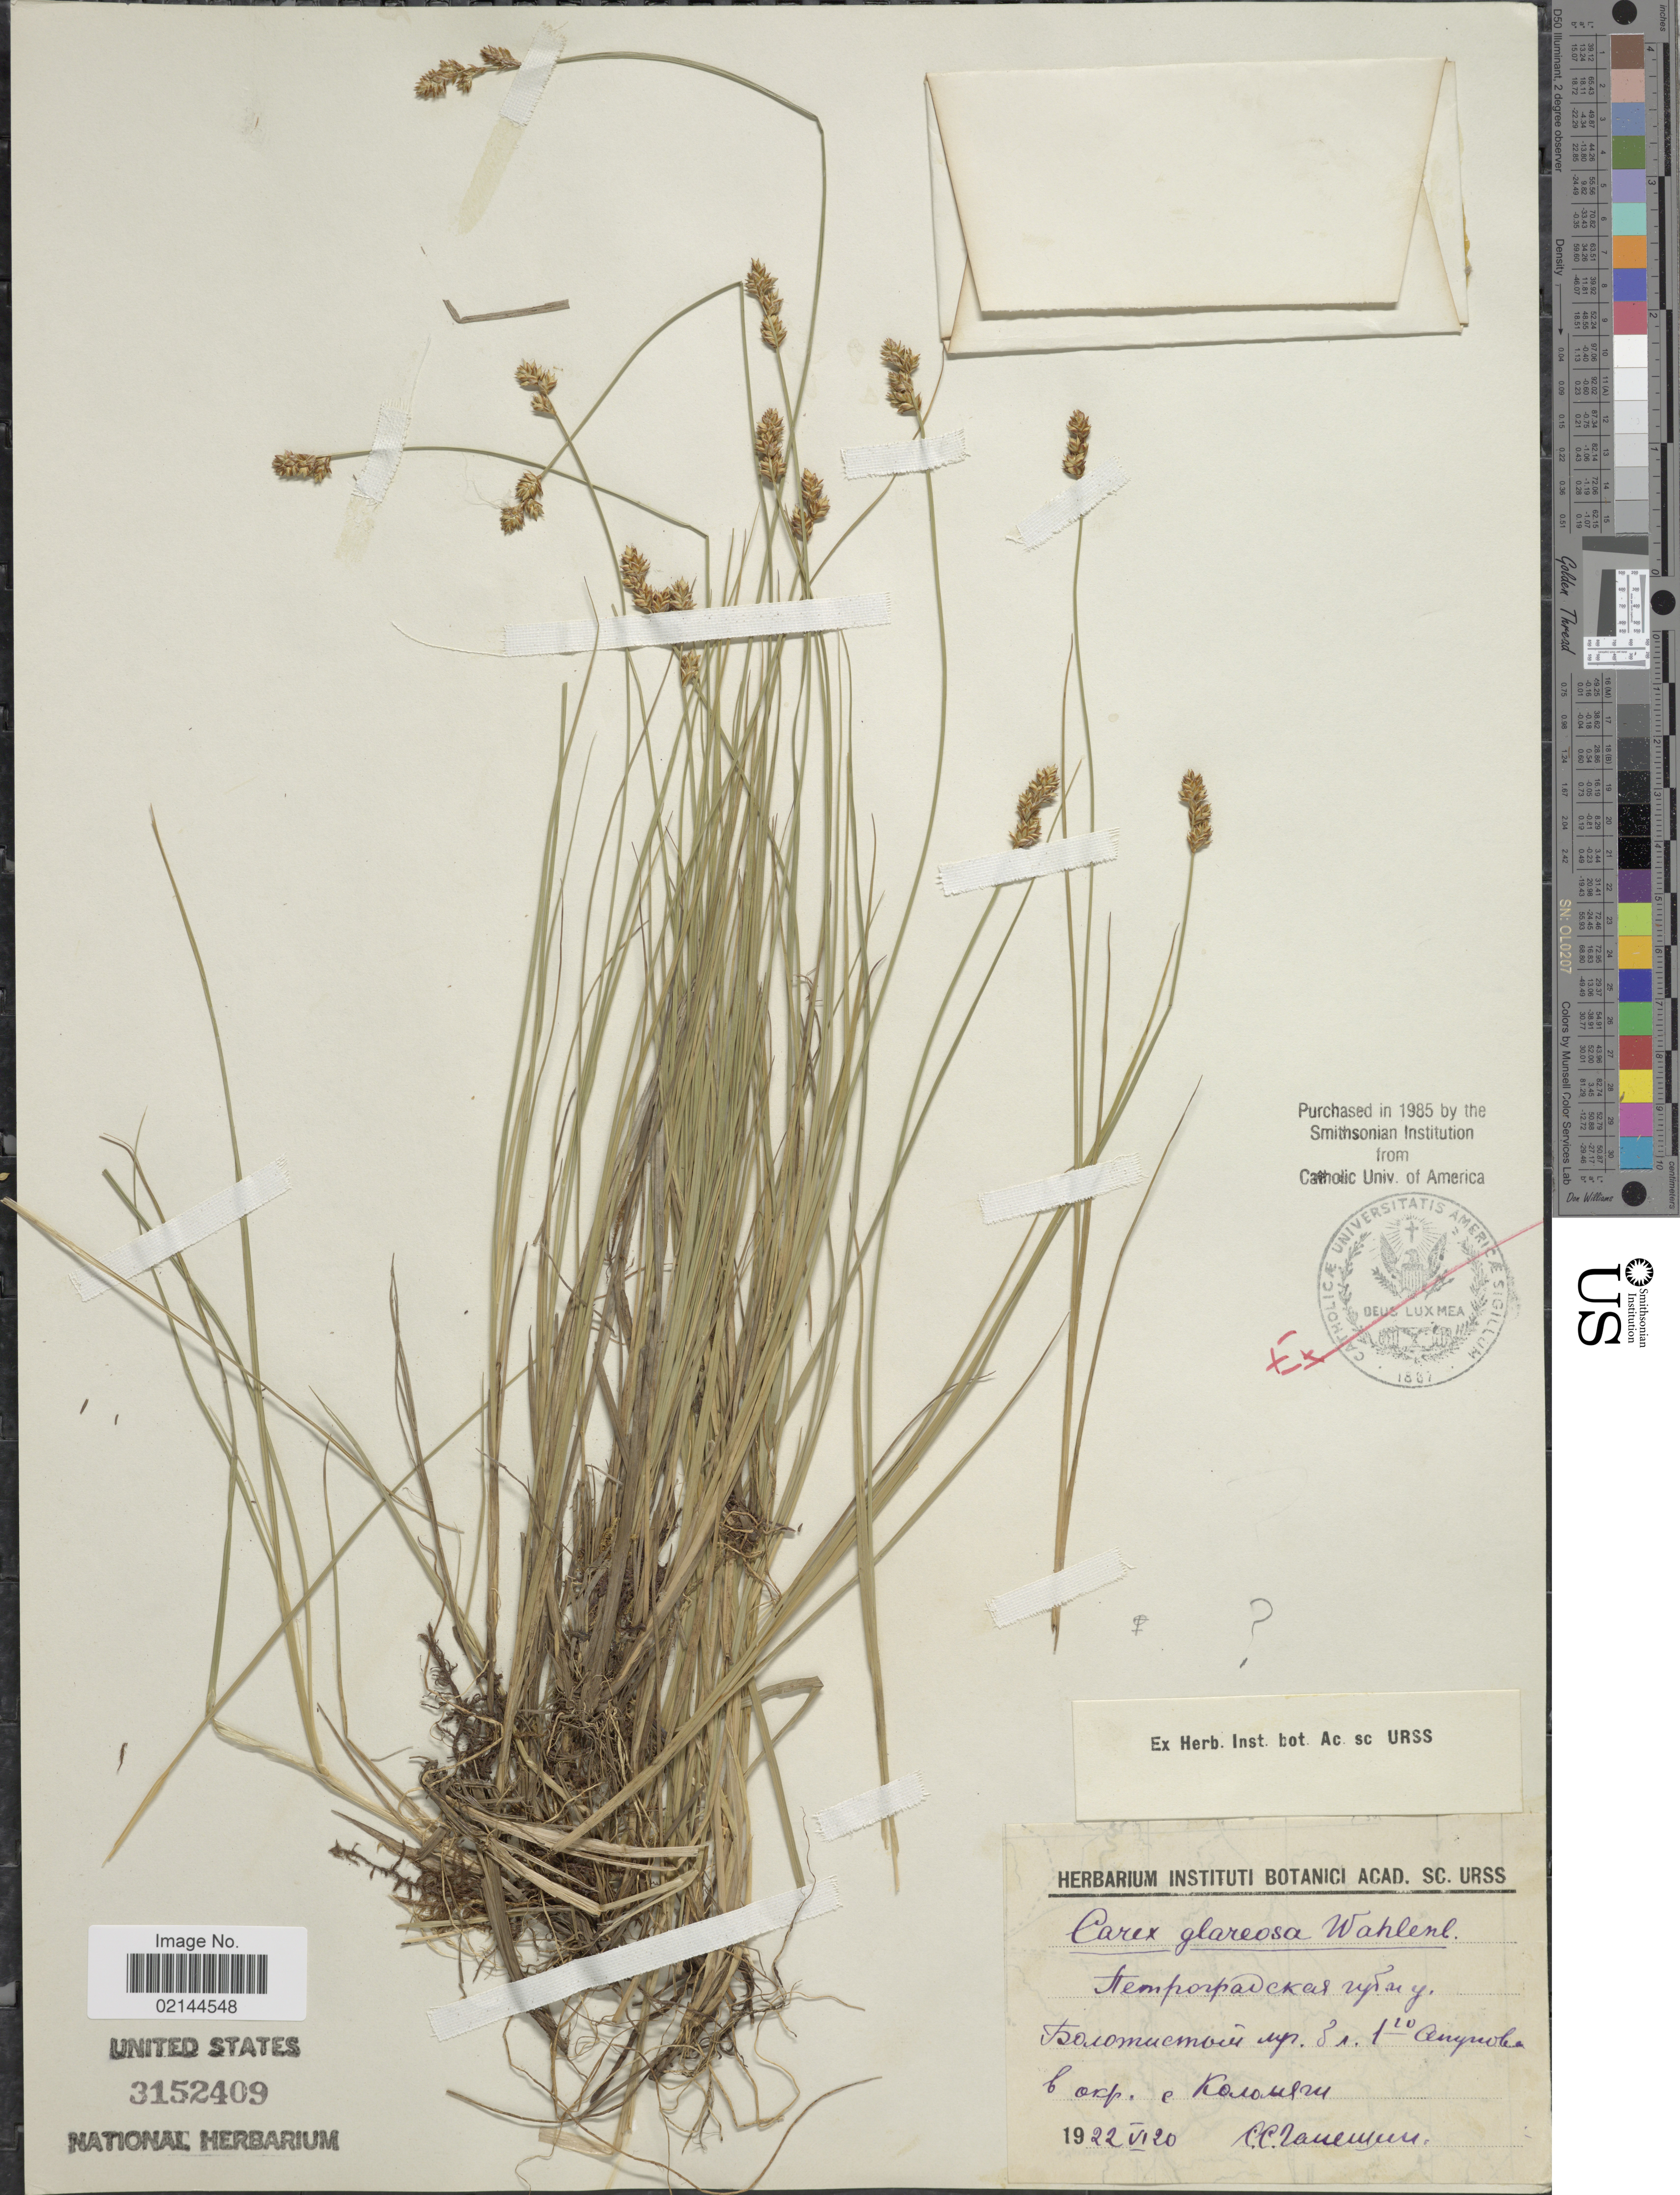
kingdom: Plantae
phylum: Tracheophyta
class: Liliopsida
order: Poales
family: Cyperaceae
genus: Carex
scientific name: Carex glareosa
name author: Schkuhr ex Wahlenb.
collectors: C. Lanemun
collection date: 1922-06-20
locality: Tsoiomucmoiu up. S i. [illegible text] Anyrioka[interpreted]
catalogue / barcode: US 3152409